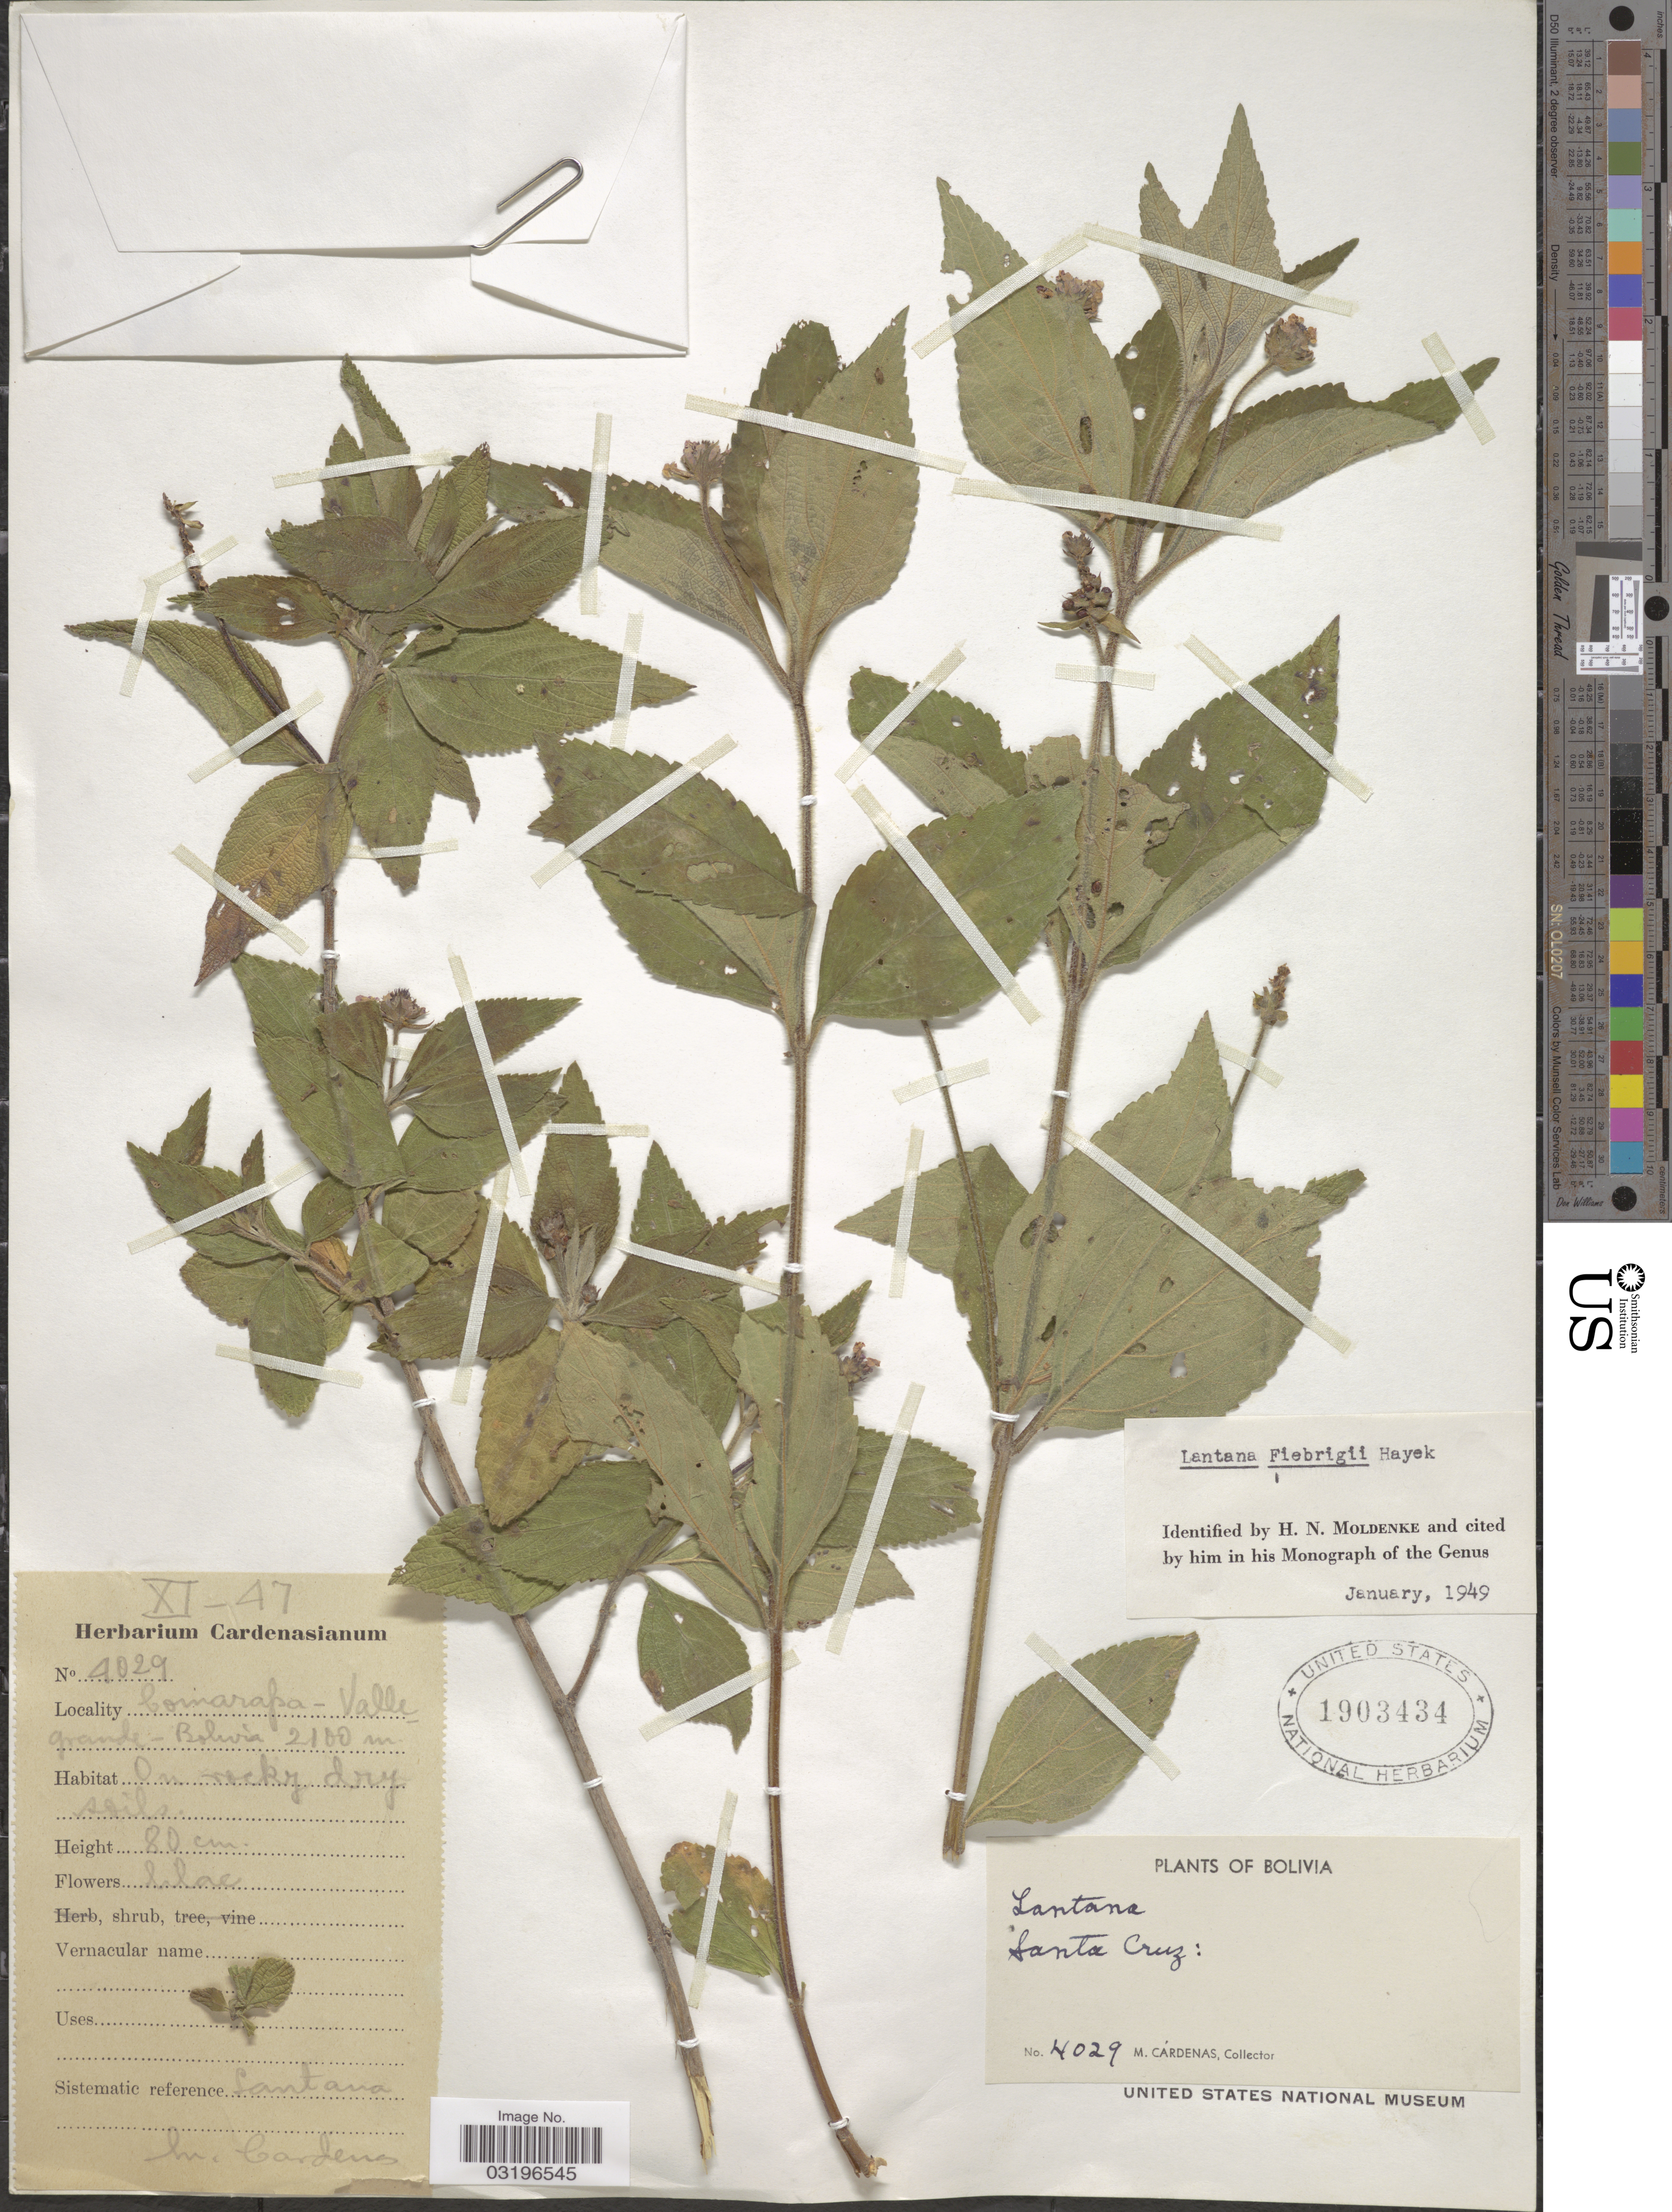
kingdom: Plantae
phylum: Tracheophyta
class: Magnoliopsida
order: Lamiales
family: Verbenaceae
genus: Lantana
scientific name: Lantana fiebrigii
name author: Hayek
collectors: M. Cárdenas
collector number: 4029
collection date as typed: Transcribed d/m/y: /11/47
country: Bolivia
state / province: Santa Cruz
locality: Comarapa - Vallegrande.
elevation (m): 2100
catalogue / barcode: US 1903434